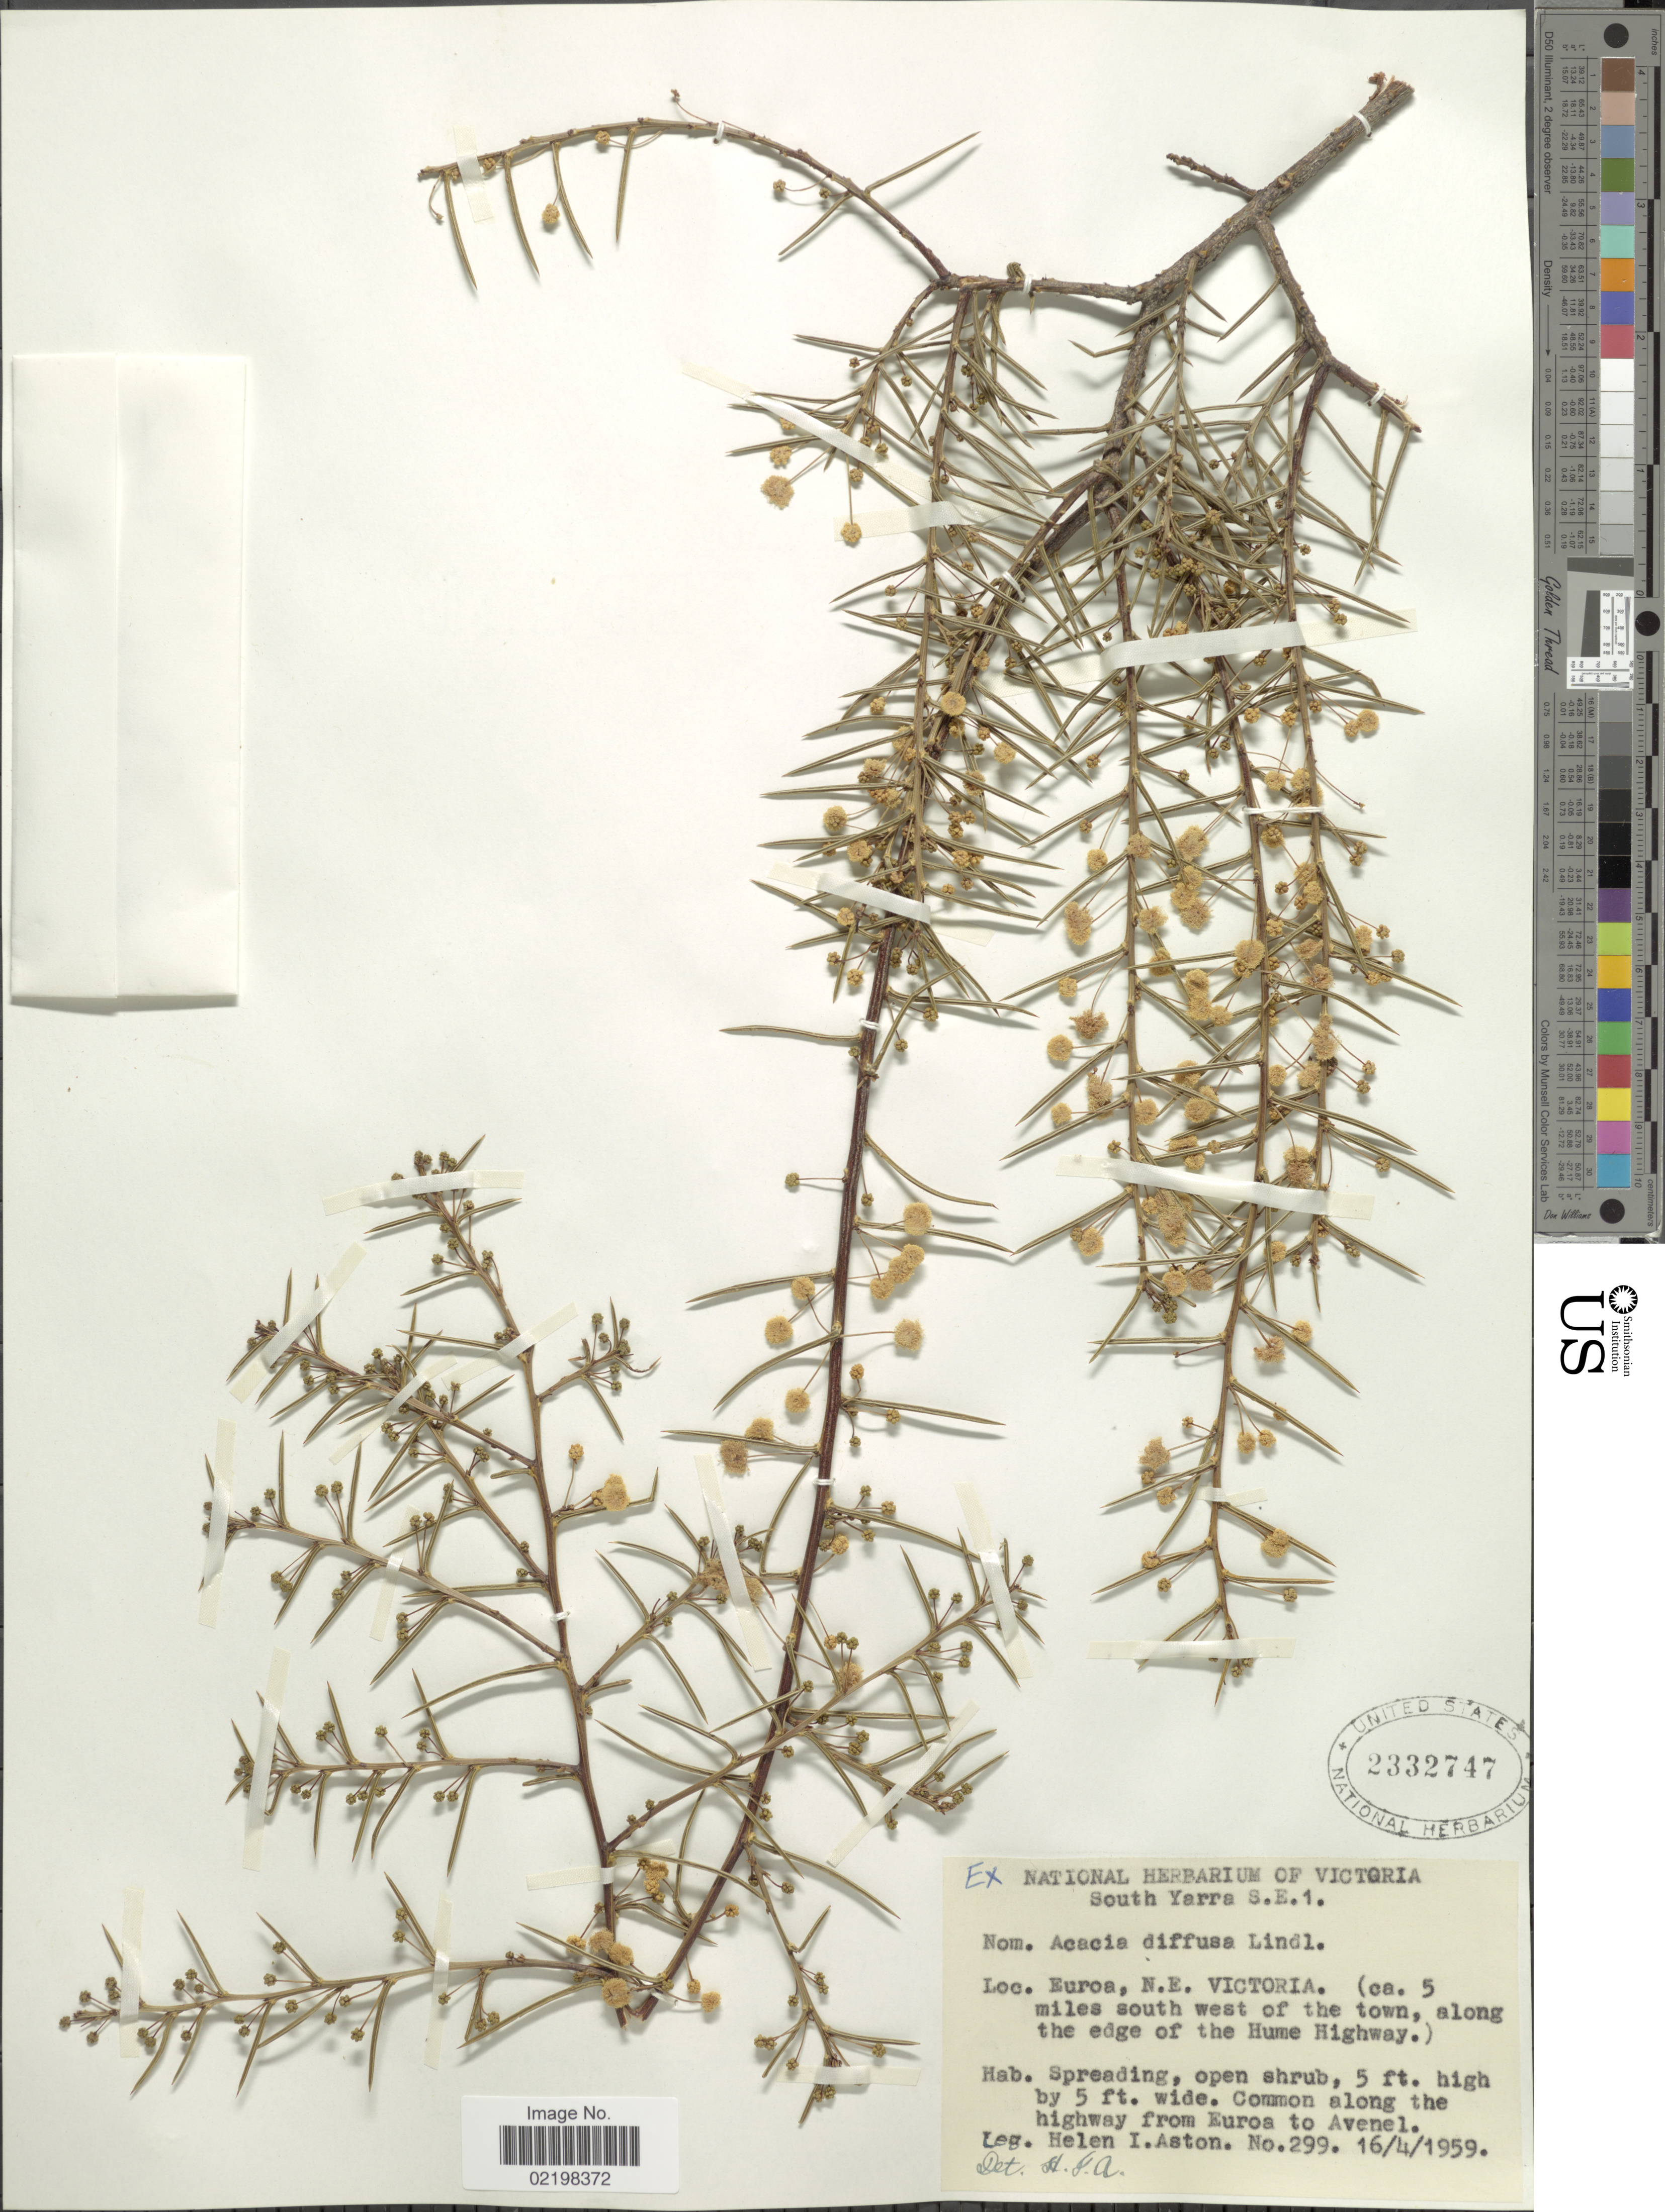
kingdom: Plantae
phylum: Tracheophyta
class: Magnoliopsida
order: Fabales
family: Fabaceae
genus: Acacia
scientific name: Acacia diffusa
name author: Lindl.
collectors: H. I. Aston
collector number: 299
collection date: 1959-04-16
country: Australia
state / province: Victoria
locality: Euroa, N.E. Victoria. (ca. 5 miles south west of the town, along the edge of the Hume Highway.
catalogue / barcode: US 2332747